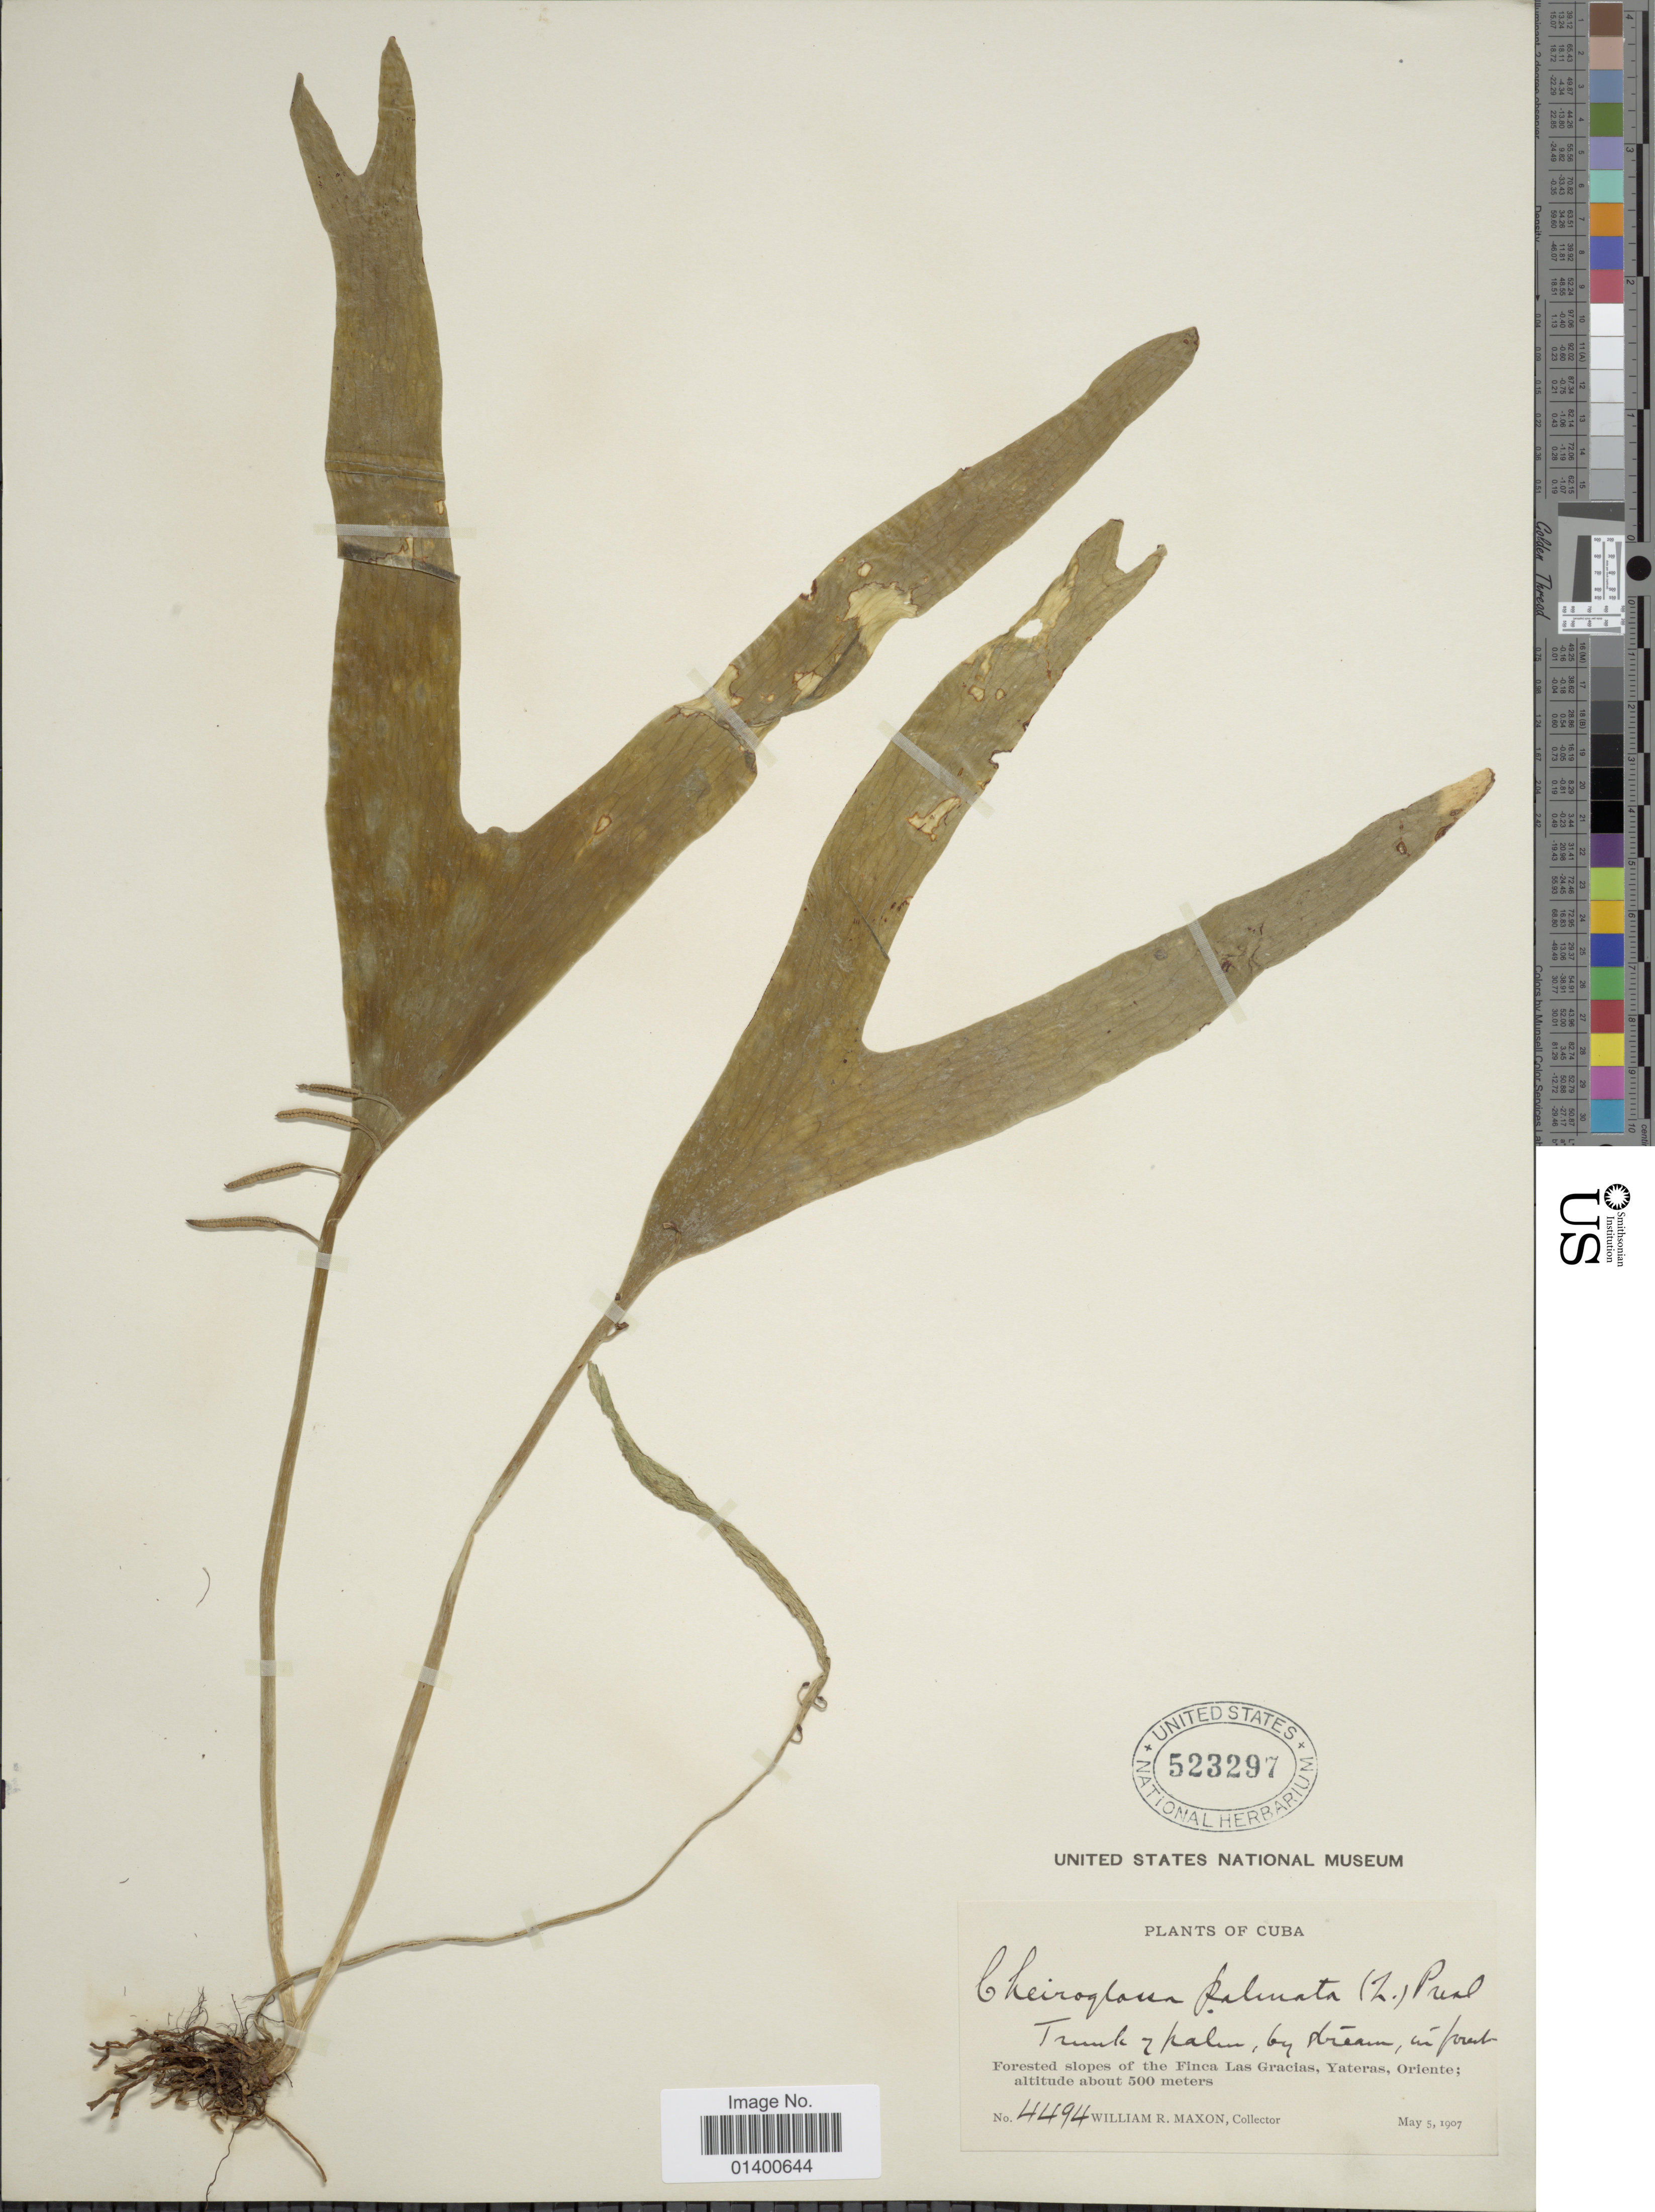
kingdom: Plantae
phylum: Tracheophyta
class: Polypodiopsida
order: Ophioglossales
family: Ophioglossaceae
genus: Cheiroglossa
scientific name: Cheiroglossa palmata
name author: (L.) C. Presl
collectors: W. R. Maxon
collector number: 4494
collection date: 1907-08-05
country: Cuba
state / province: Oriente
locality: Forested slopes of the Finca Las Gracias, Yateras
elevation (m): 500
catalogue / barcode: US 523297